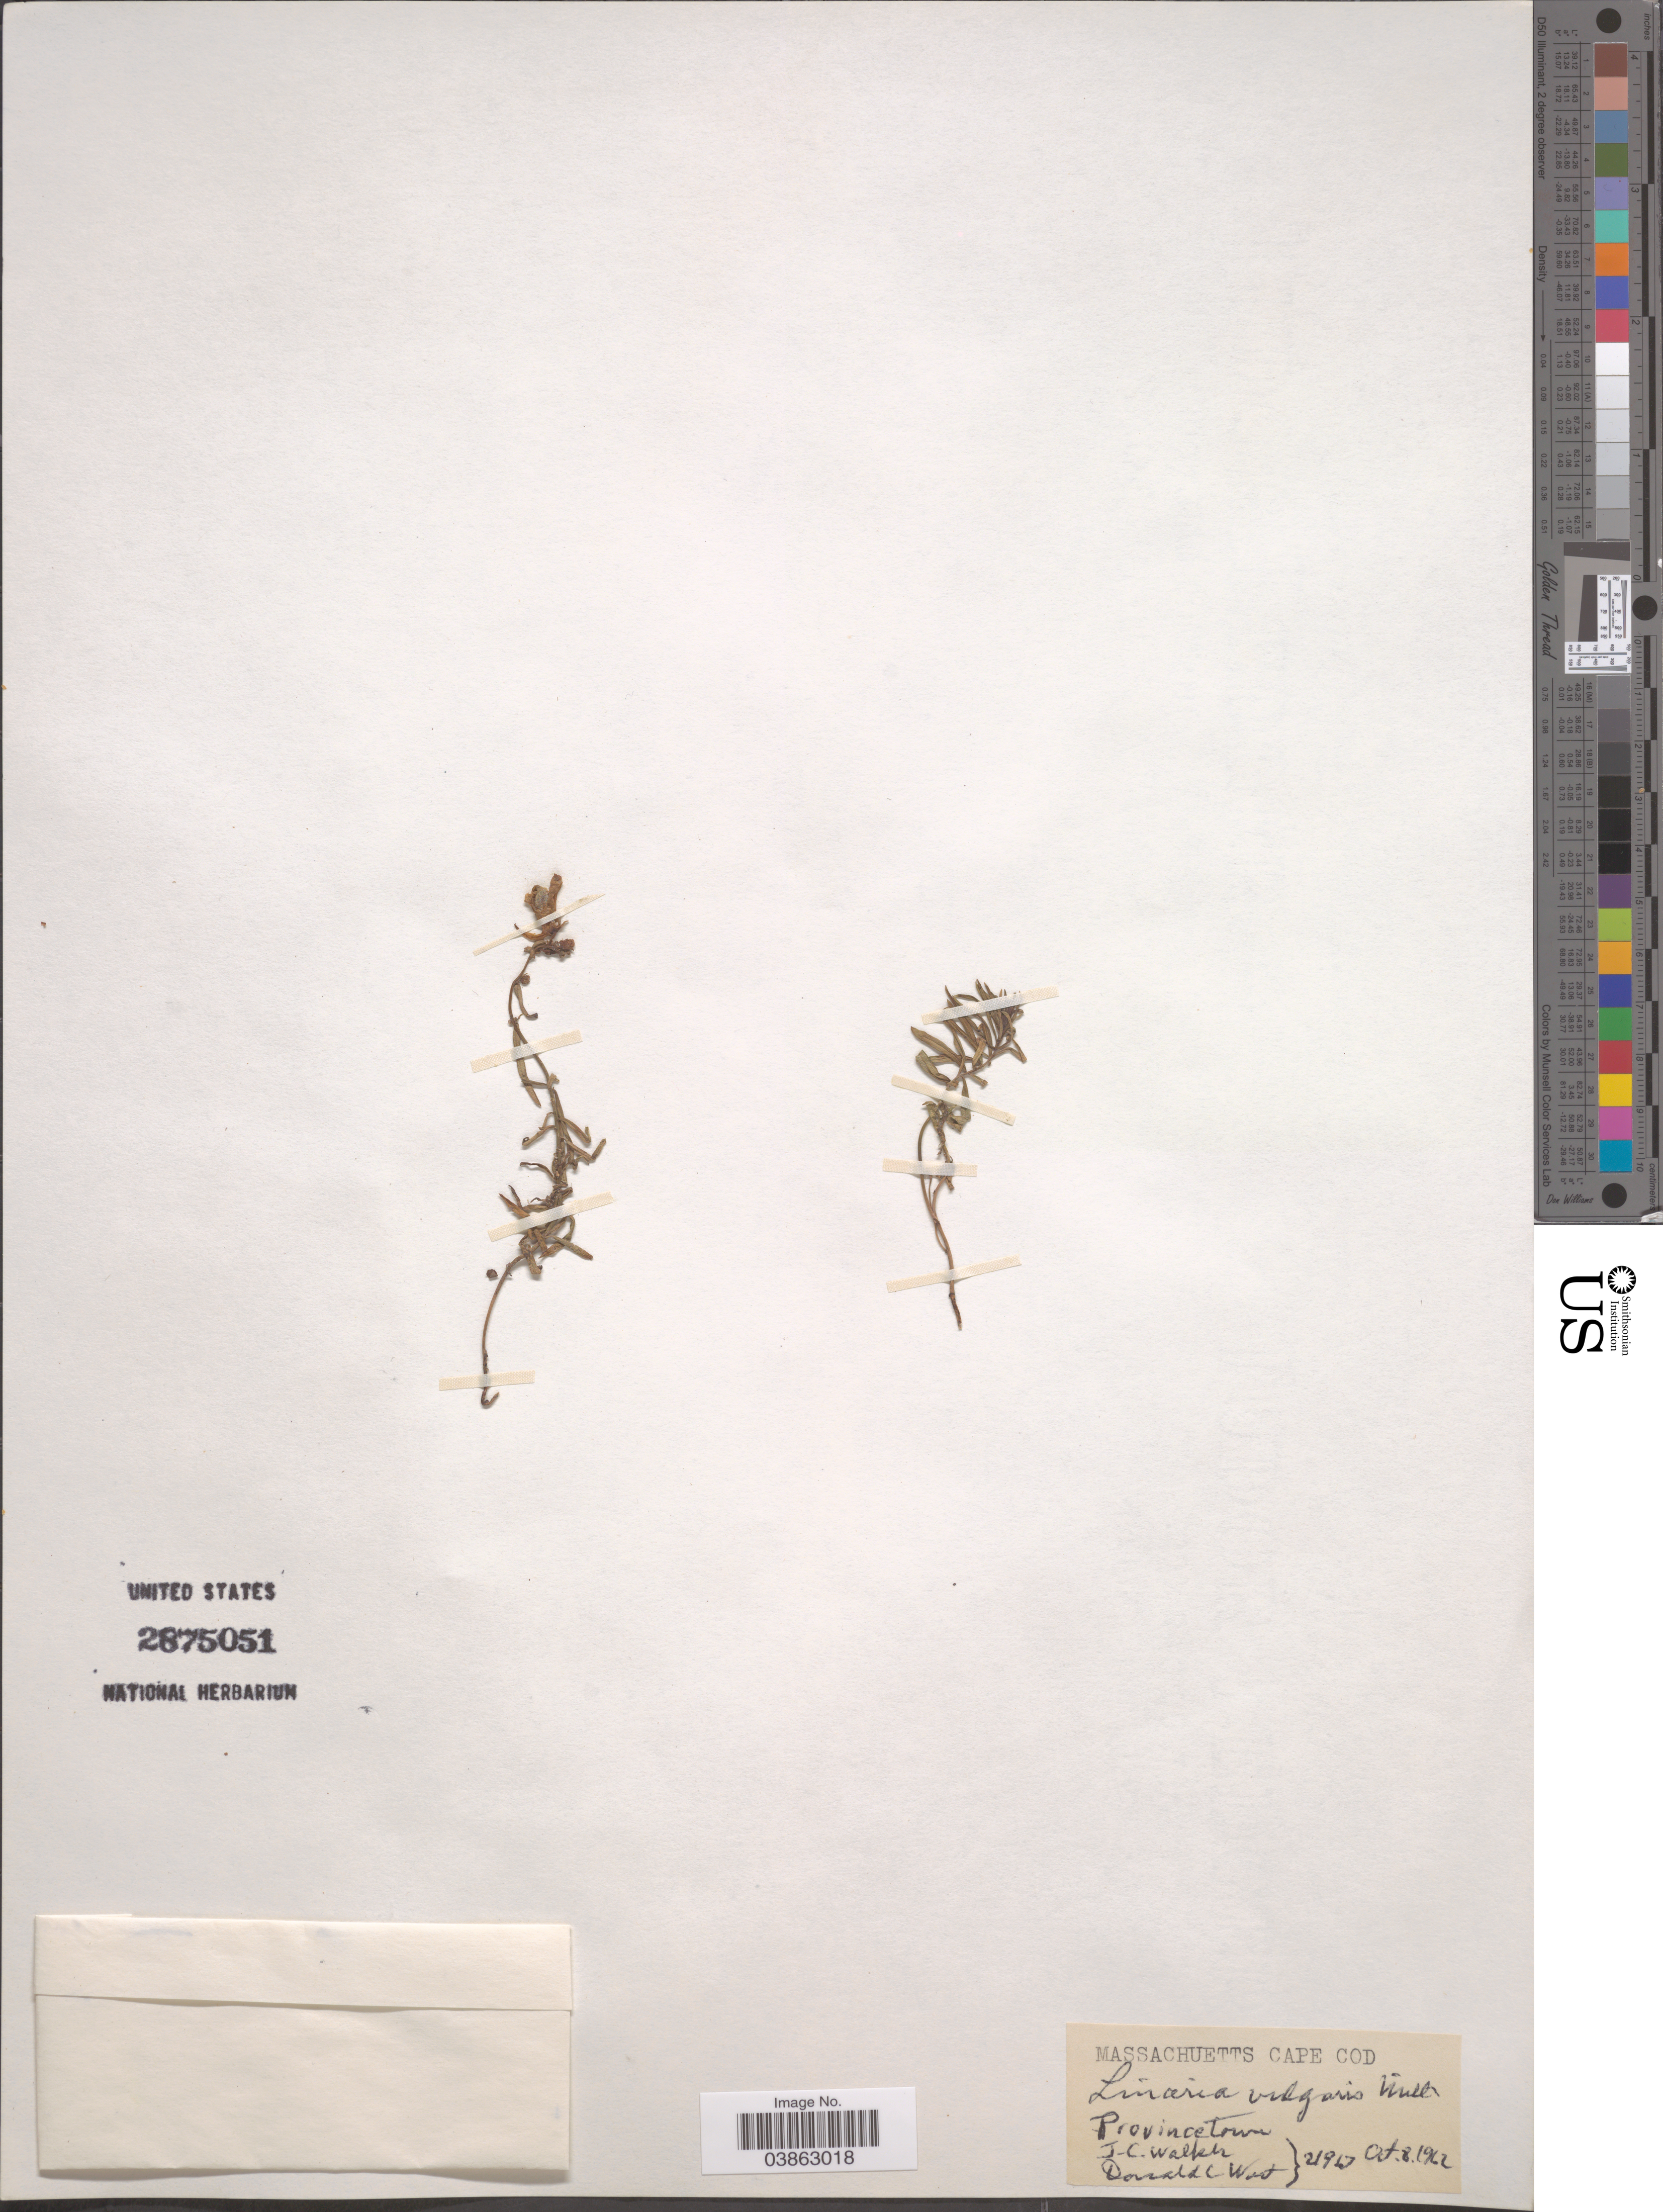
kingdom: Plantae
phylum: Tracheophyta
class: Magnoliopsida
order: Lamiales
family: Plantaginaceae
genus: Linaria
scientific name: Linaria vulgaris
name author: Mill.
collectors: J. Walker & D. Wart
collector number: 21967*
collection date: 1962-10-08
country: United States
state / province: Massachusetts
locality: Massachusetts Cape Cod. Provincetown.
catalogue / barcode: US 2875051